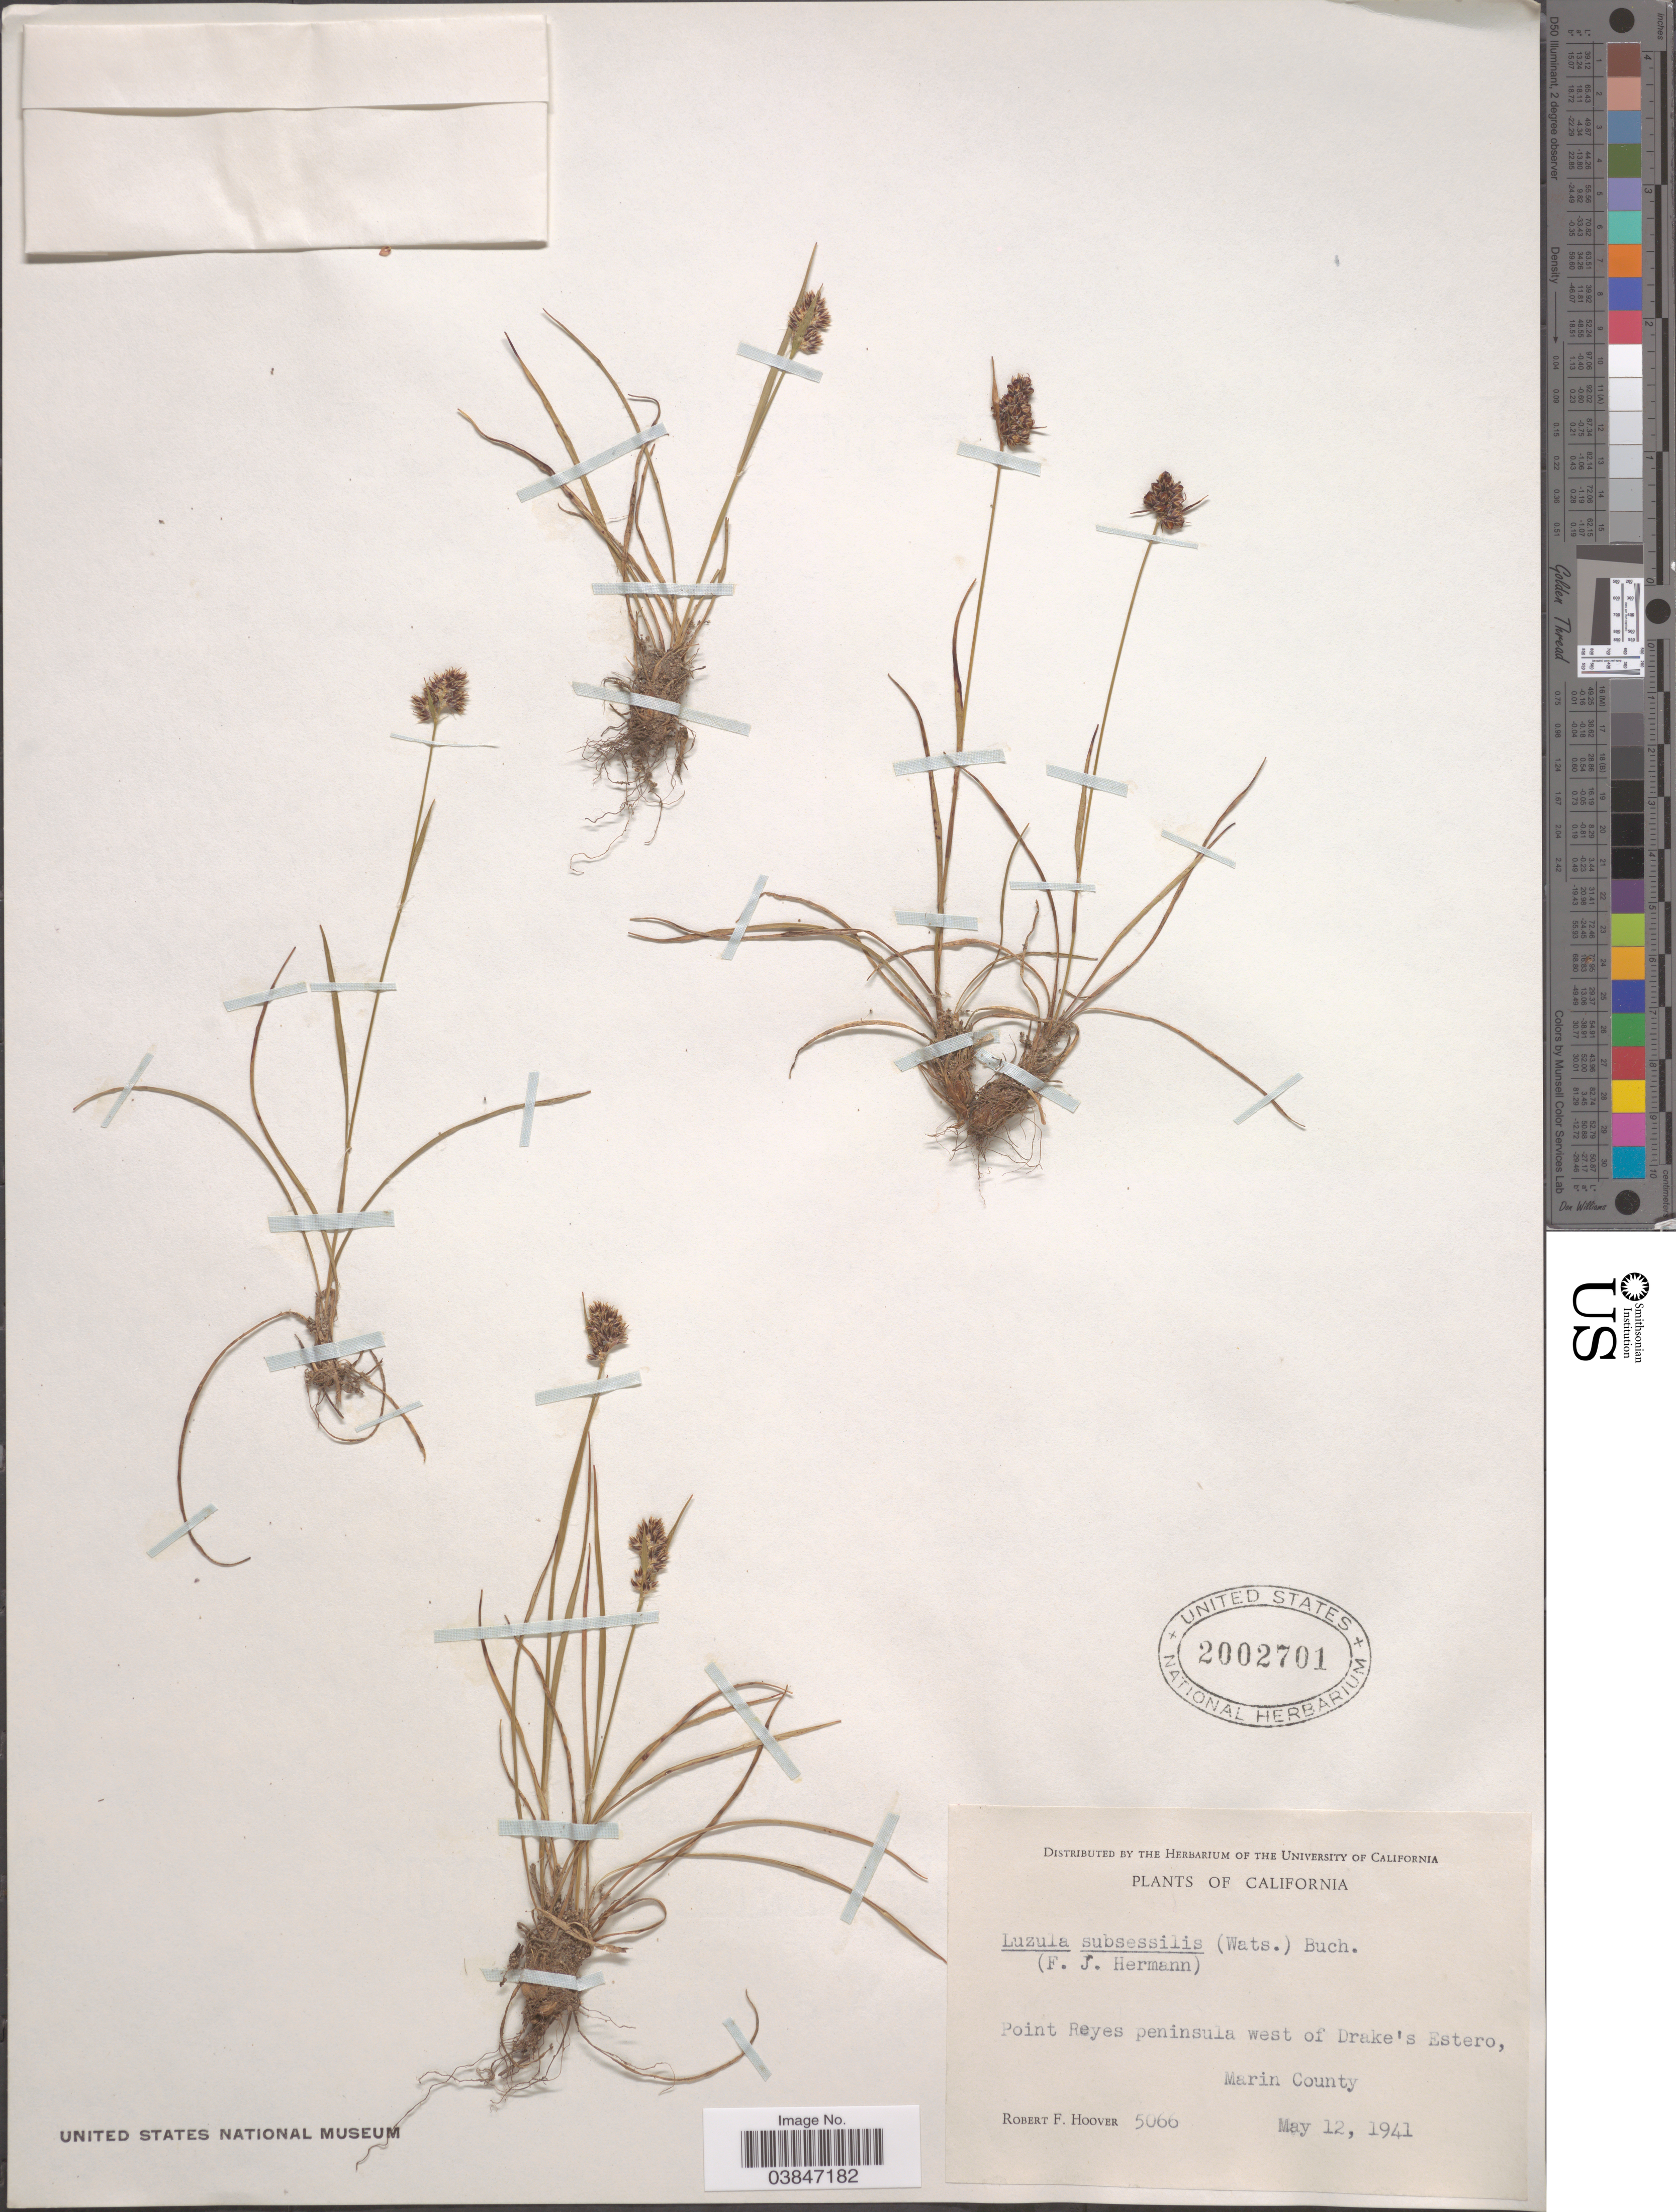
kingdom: Plantae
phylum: Tracheophyta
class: Liliopsida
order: Poales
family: Juncaceae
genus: Luzula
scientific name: Luzula subsessilis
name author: (S. Watson) Buchenau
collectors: R. F. Hoover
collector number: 5066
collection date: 1941-05-12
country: United States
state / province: California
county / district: Marin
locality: Point Reyes peninsula west of Drake's Estero, Marin County.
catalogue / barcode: US 2002701